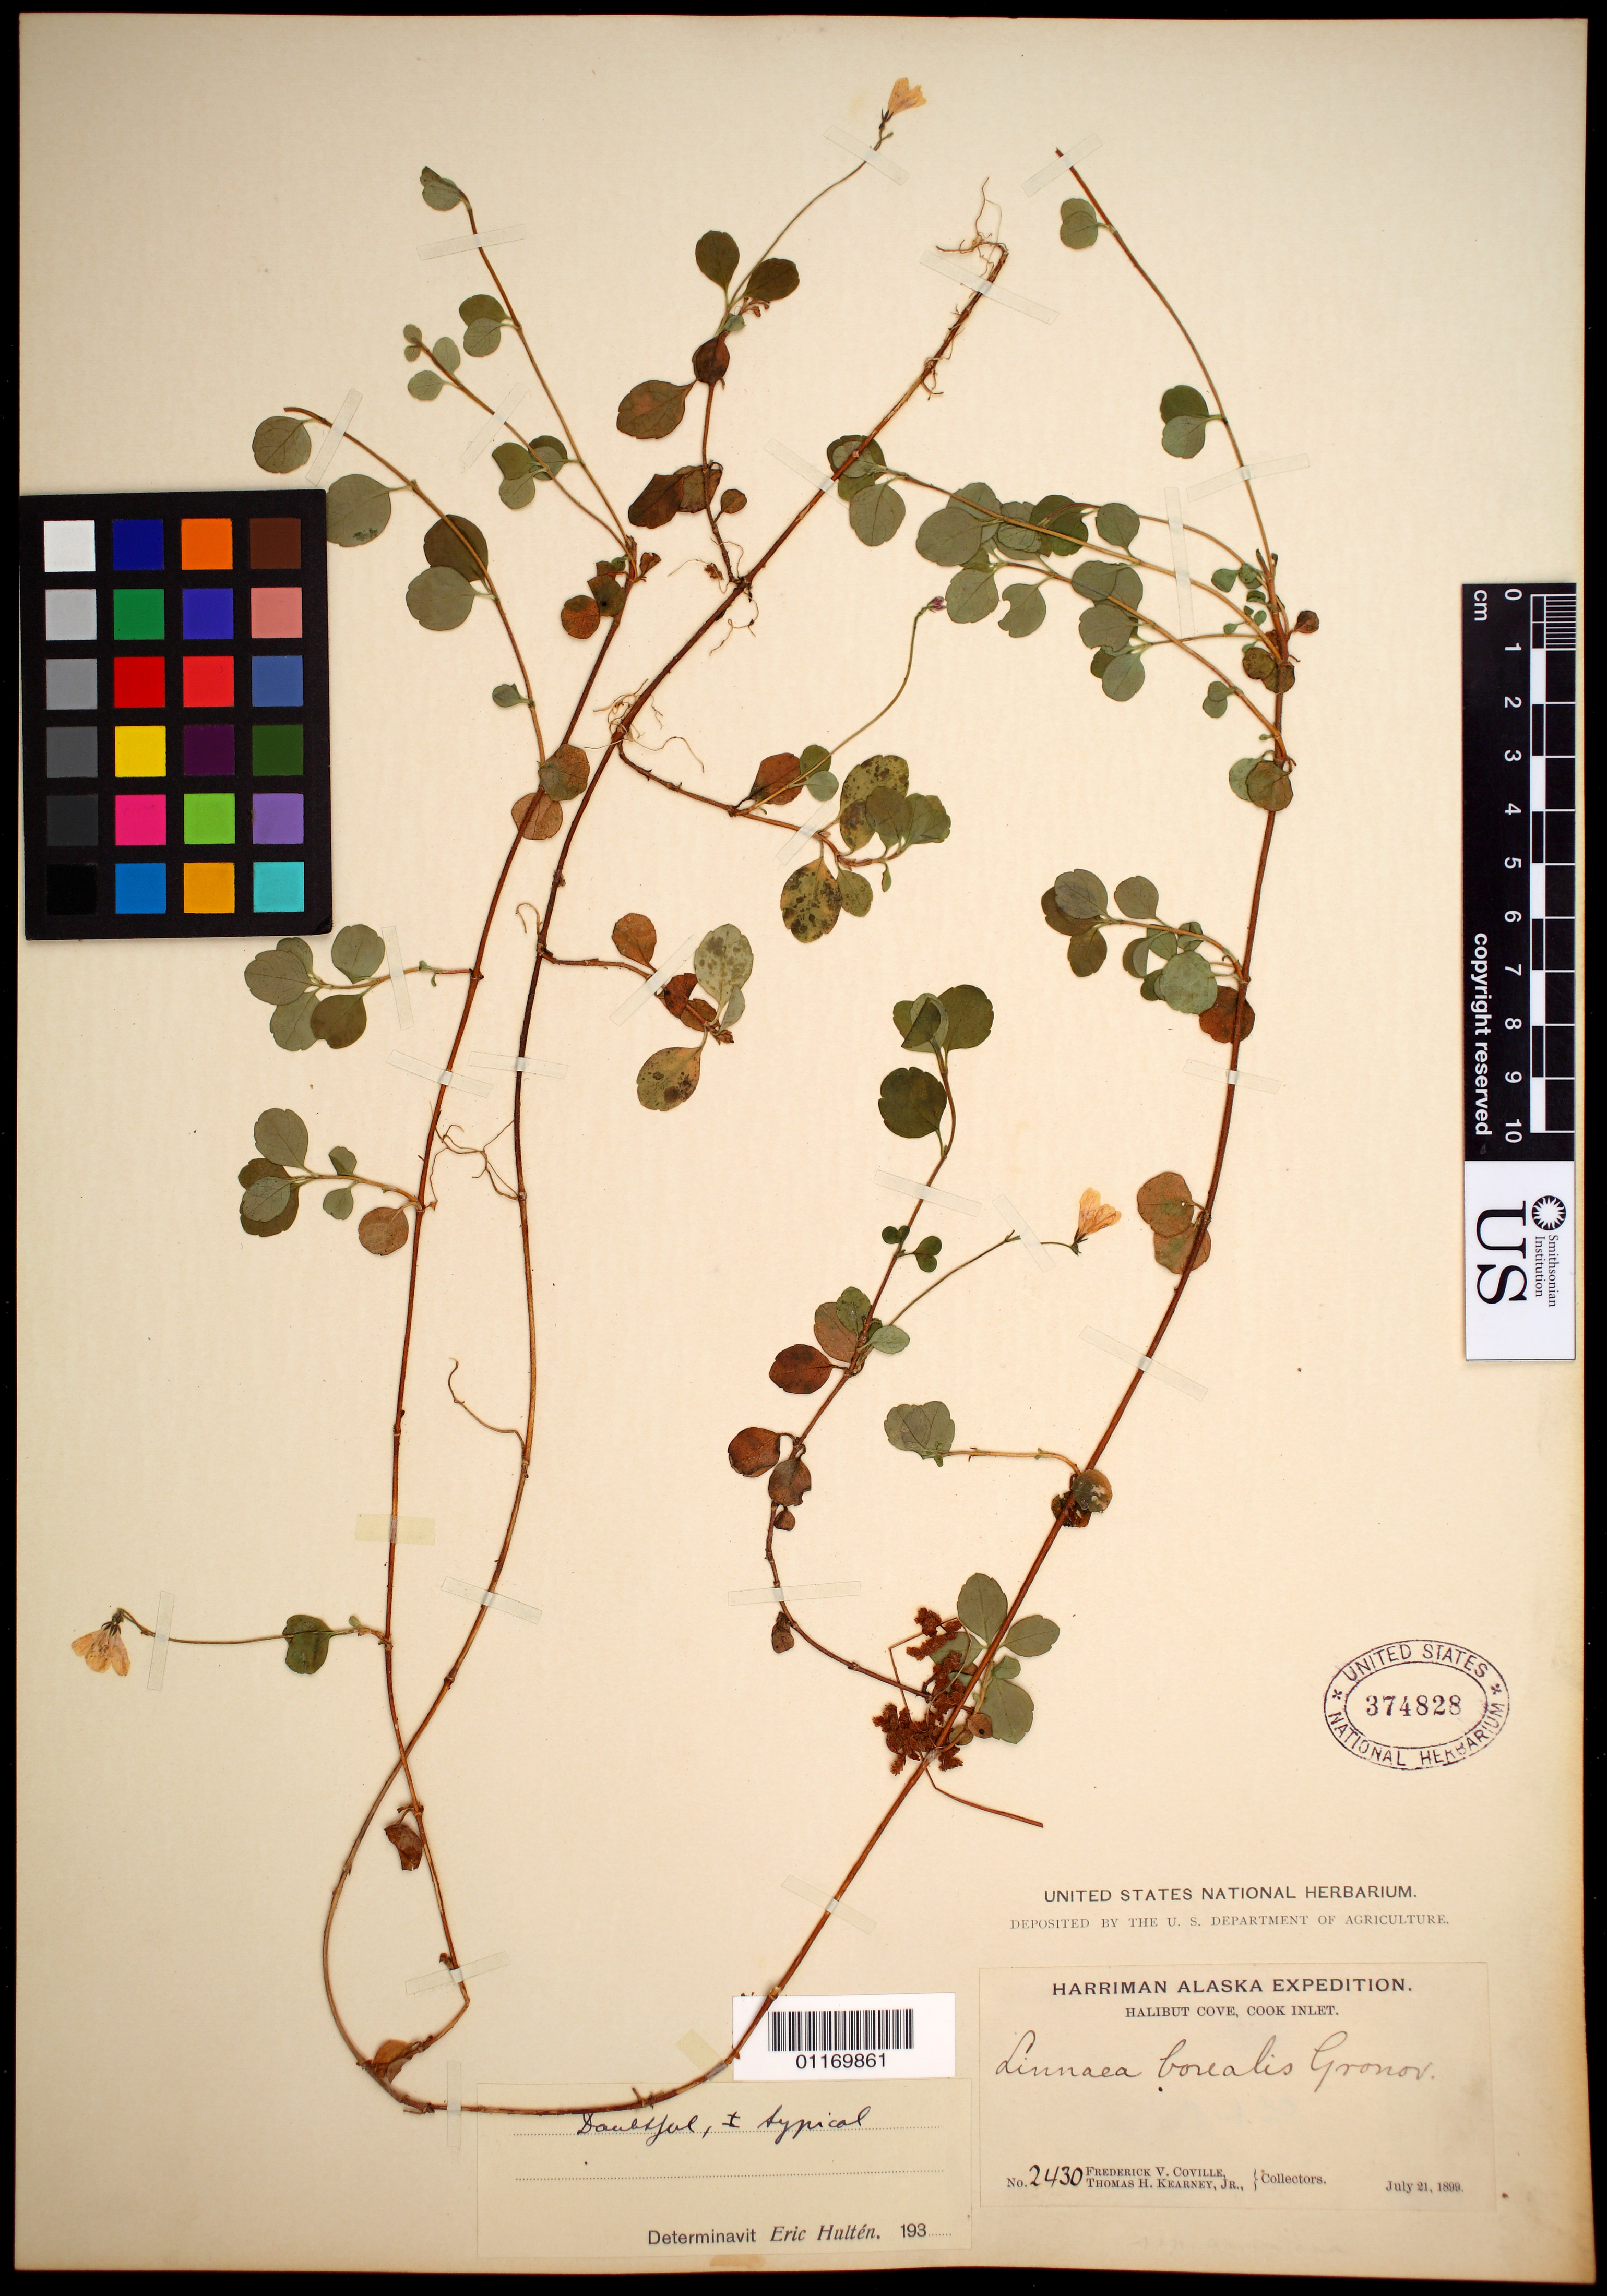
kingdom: Plantae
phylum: Tracheophyta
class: Magnoliopsida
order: Dipsacales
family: Caprifoliaceae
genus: Linnaea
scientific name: Linnaea borealis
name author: L.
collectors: F. V. Coville & T. H. Kearney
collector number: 2430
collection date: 1899-07-21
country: United States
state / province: Alaska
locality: Halibut Cove, Cook Inlet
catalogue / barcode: US 374828